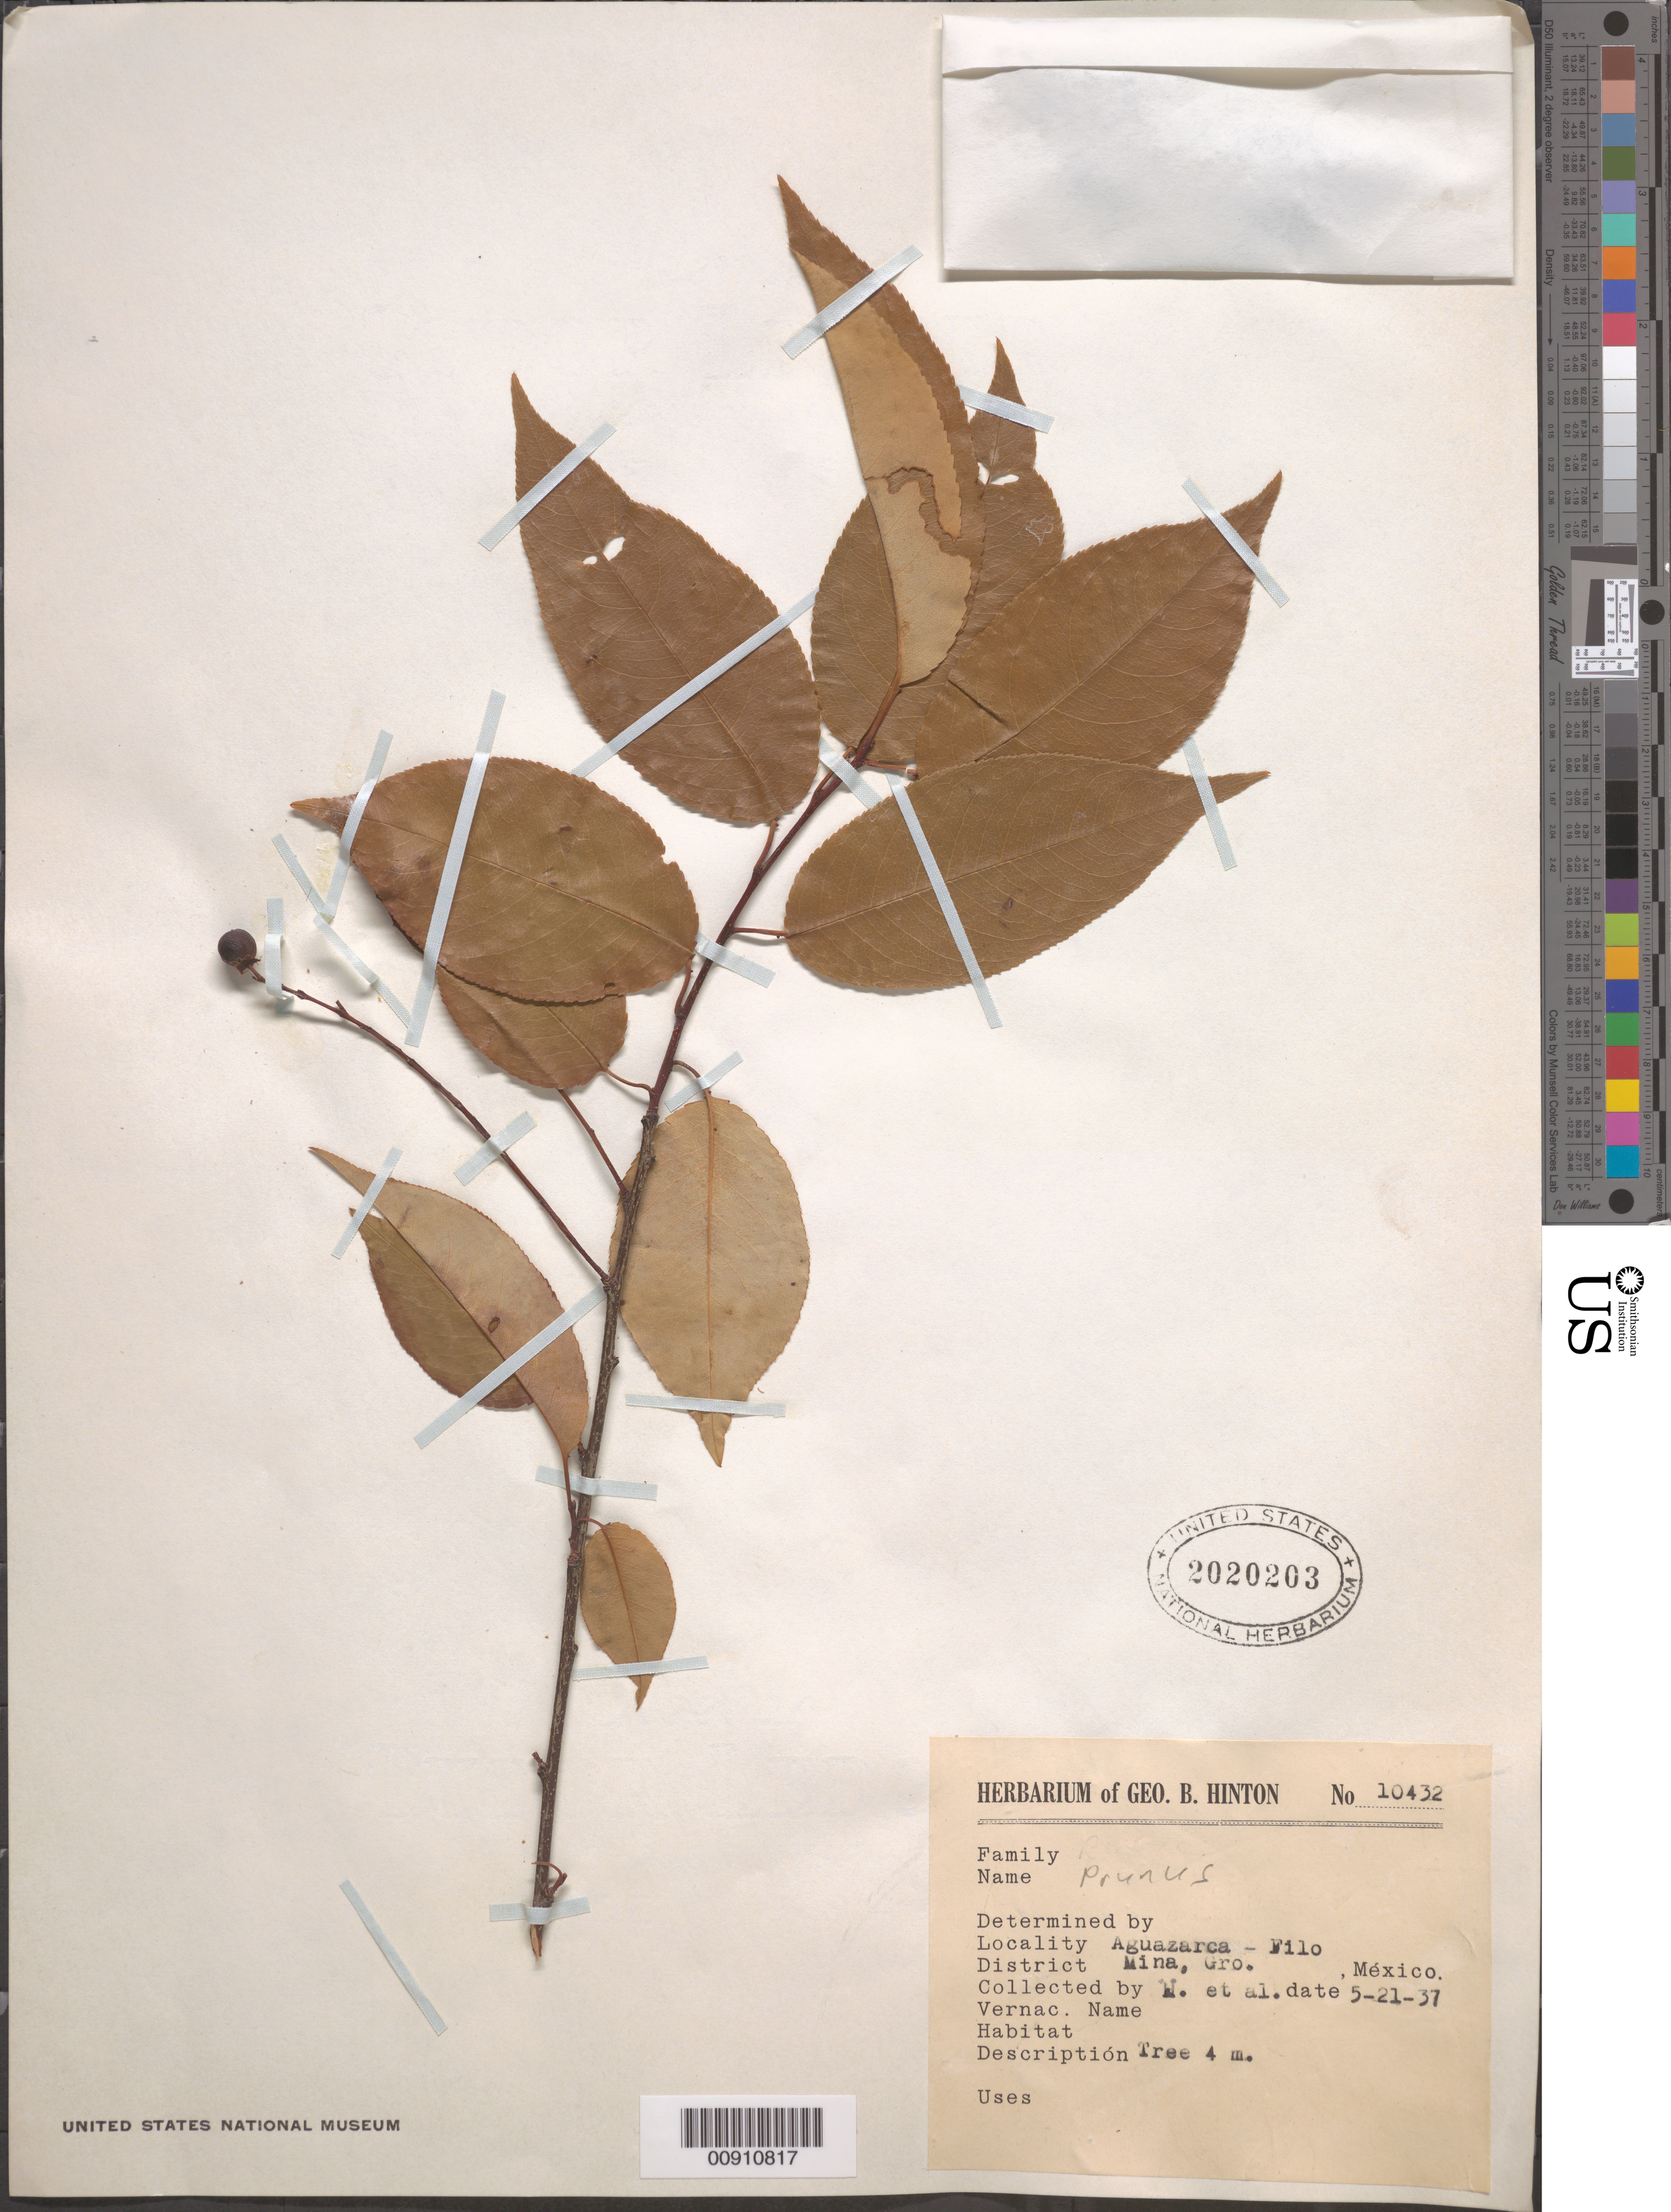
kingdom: Plantae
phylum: Tracheophyta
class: Magnoliopsida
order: Rosales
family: Rosaceae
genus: Prunus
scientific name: Prunus sp.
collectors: G. B. Hinton & et al.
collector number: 10432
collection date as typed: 21 May 1937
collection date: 1937-05-21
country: Mexico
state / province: Guerrero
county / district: Mina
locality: Aguazarca - Filo, District Mina, Guerrero.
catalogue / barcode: US 2020203